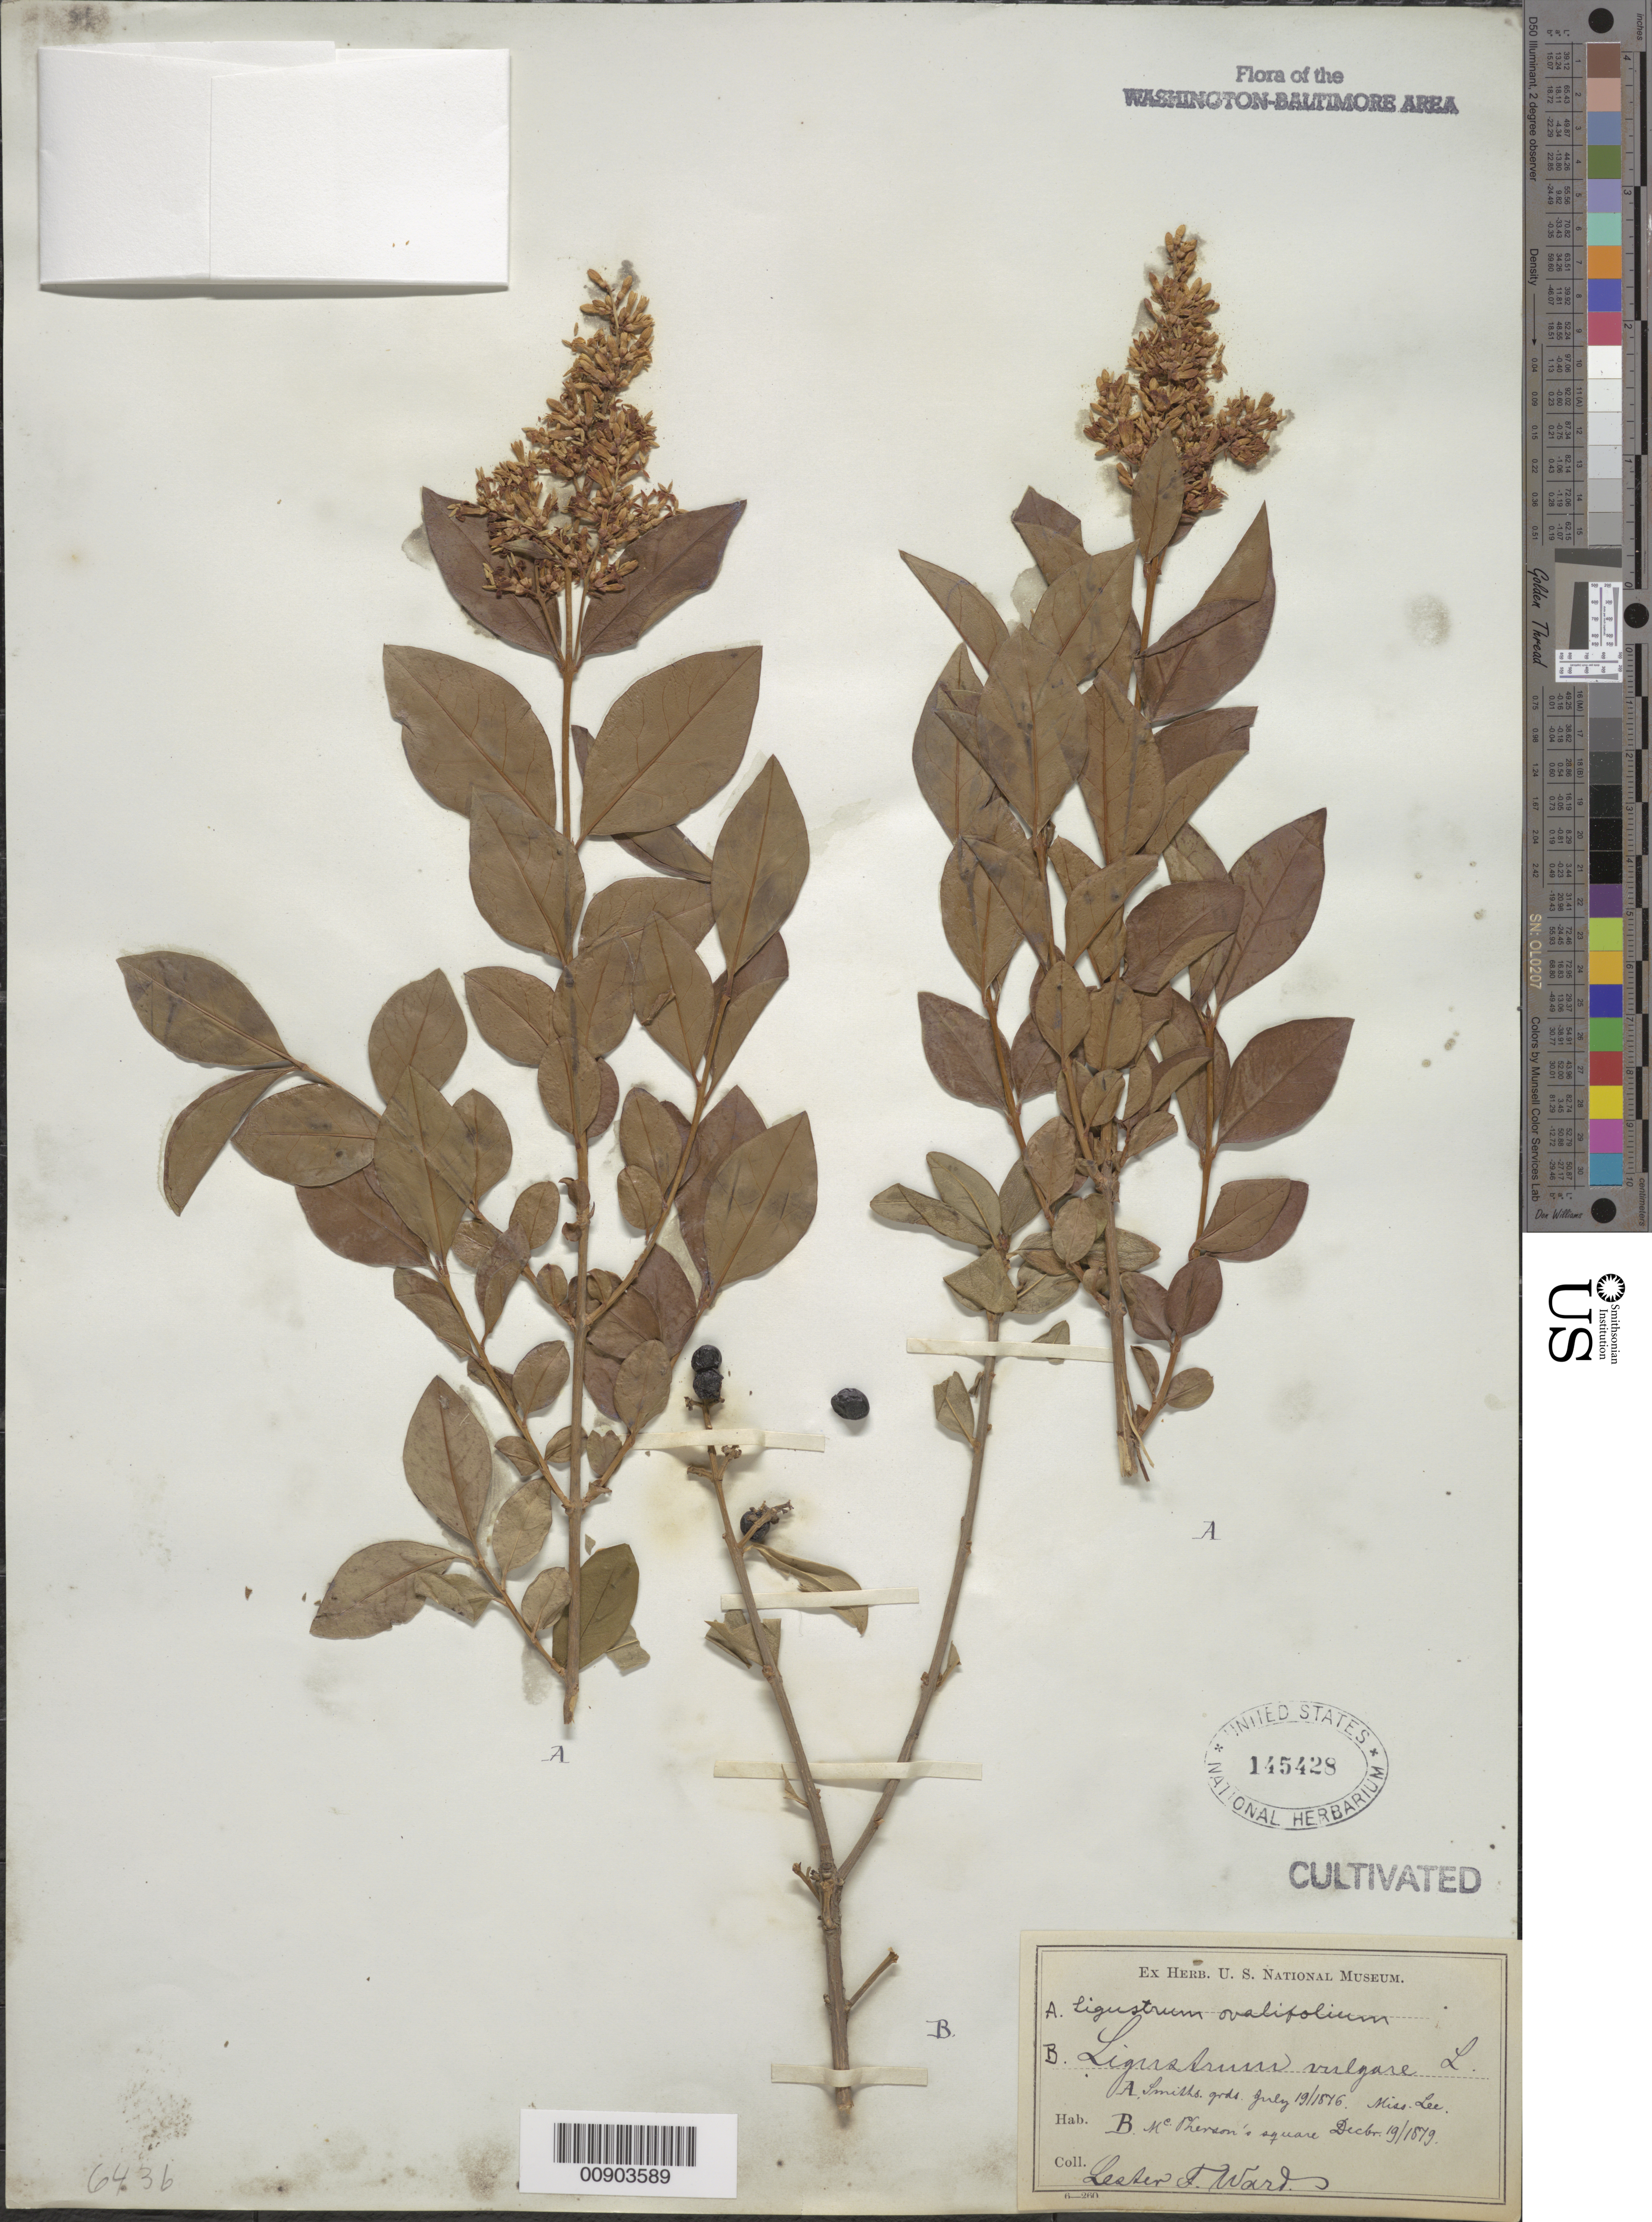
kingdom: Plantae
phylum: Tracheophyta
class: Magnoliopsida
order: Lamiales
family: Oleaceae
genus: Ligustrum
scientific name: Ligustrum vulgare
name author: L.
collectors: Mrs. L. F. Ward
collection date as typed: July 19 / 1876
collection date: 1876-07-19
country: United States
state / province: District of Columbia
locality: Smithsonian Garden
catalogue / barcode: US 145428